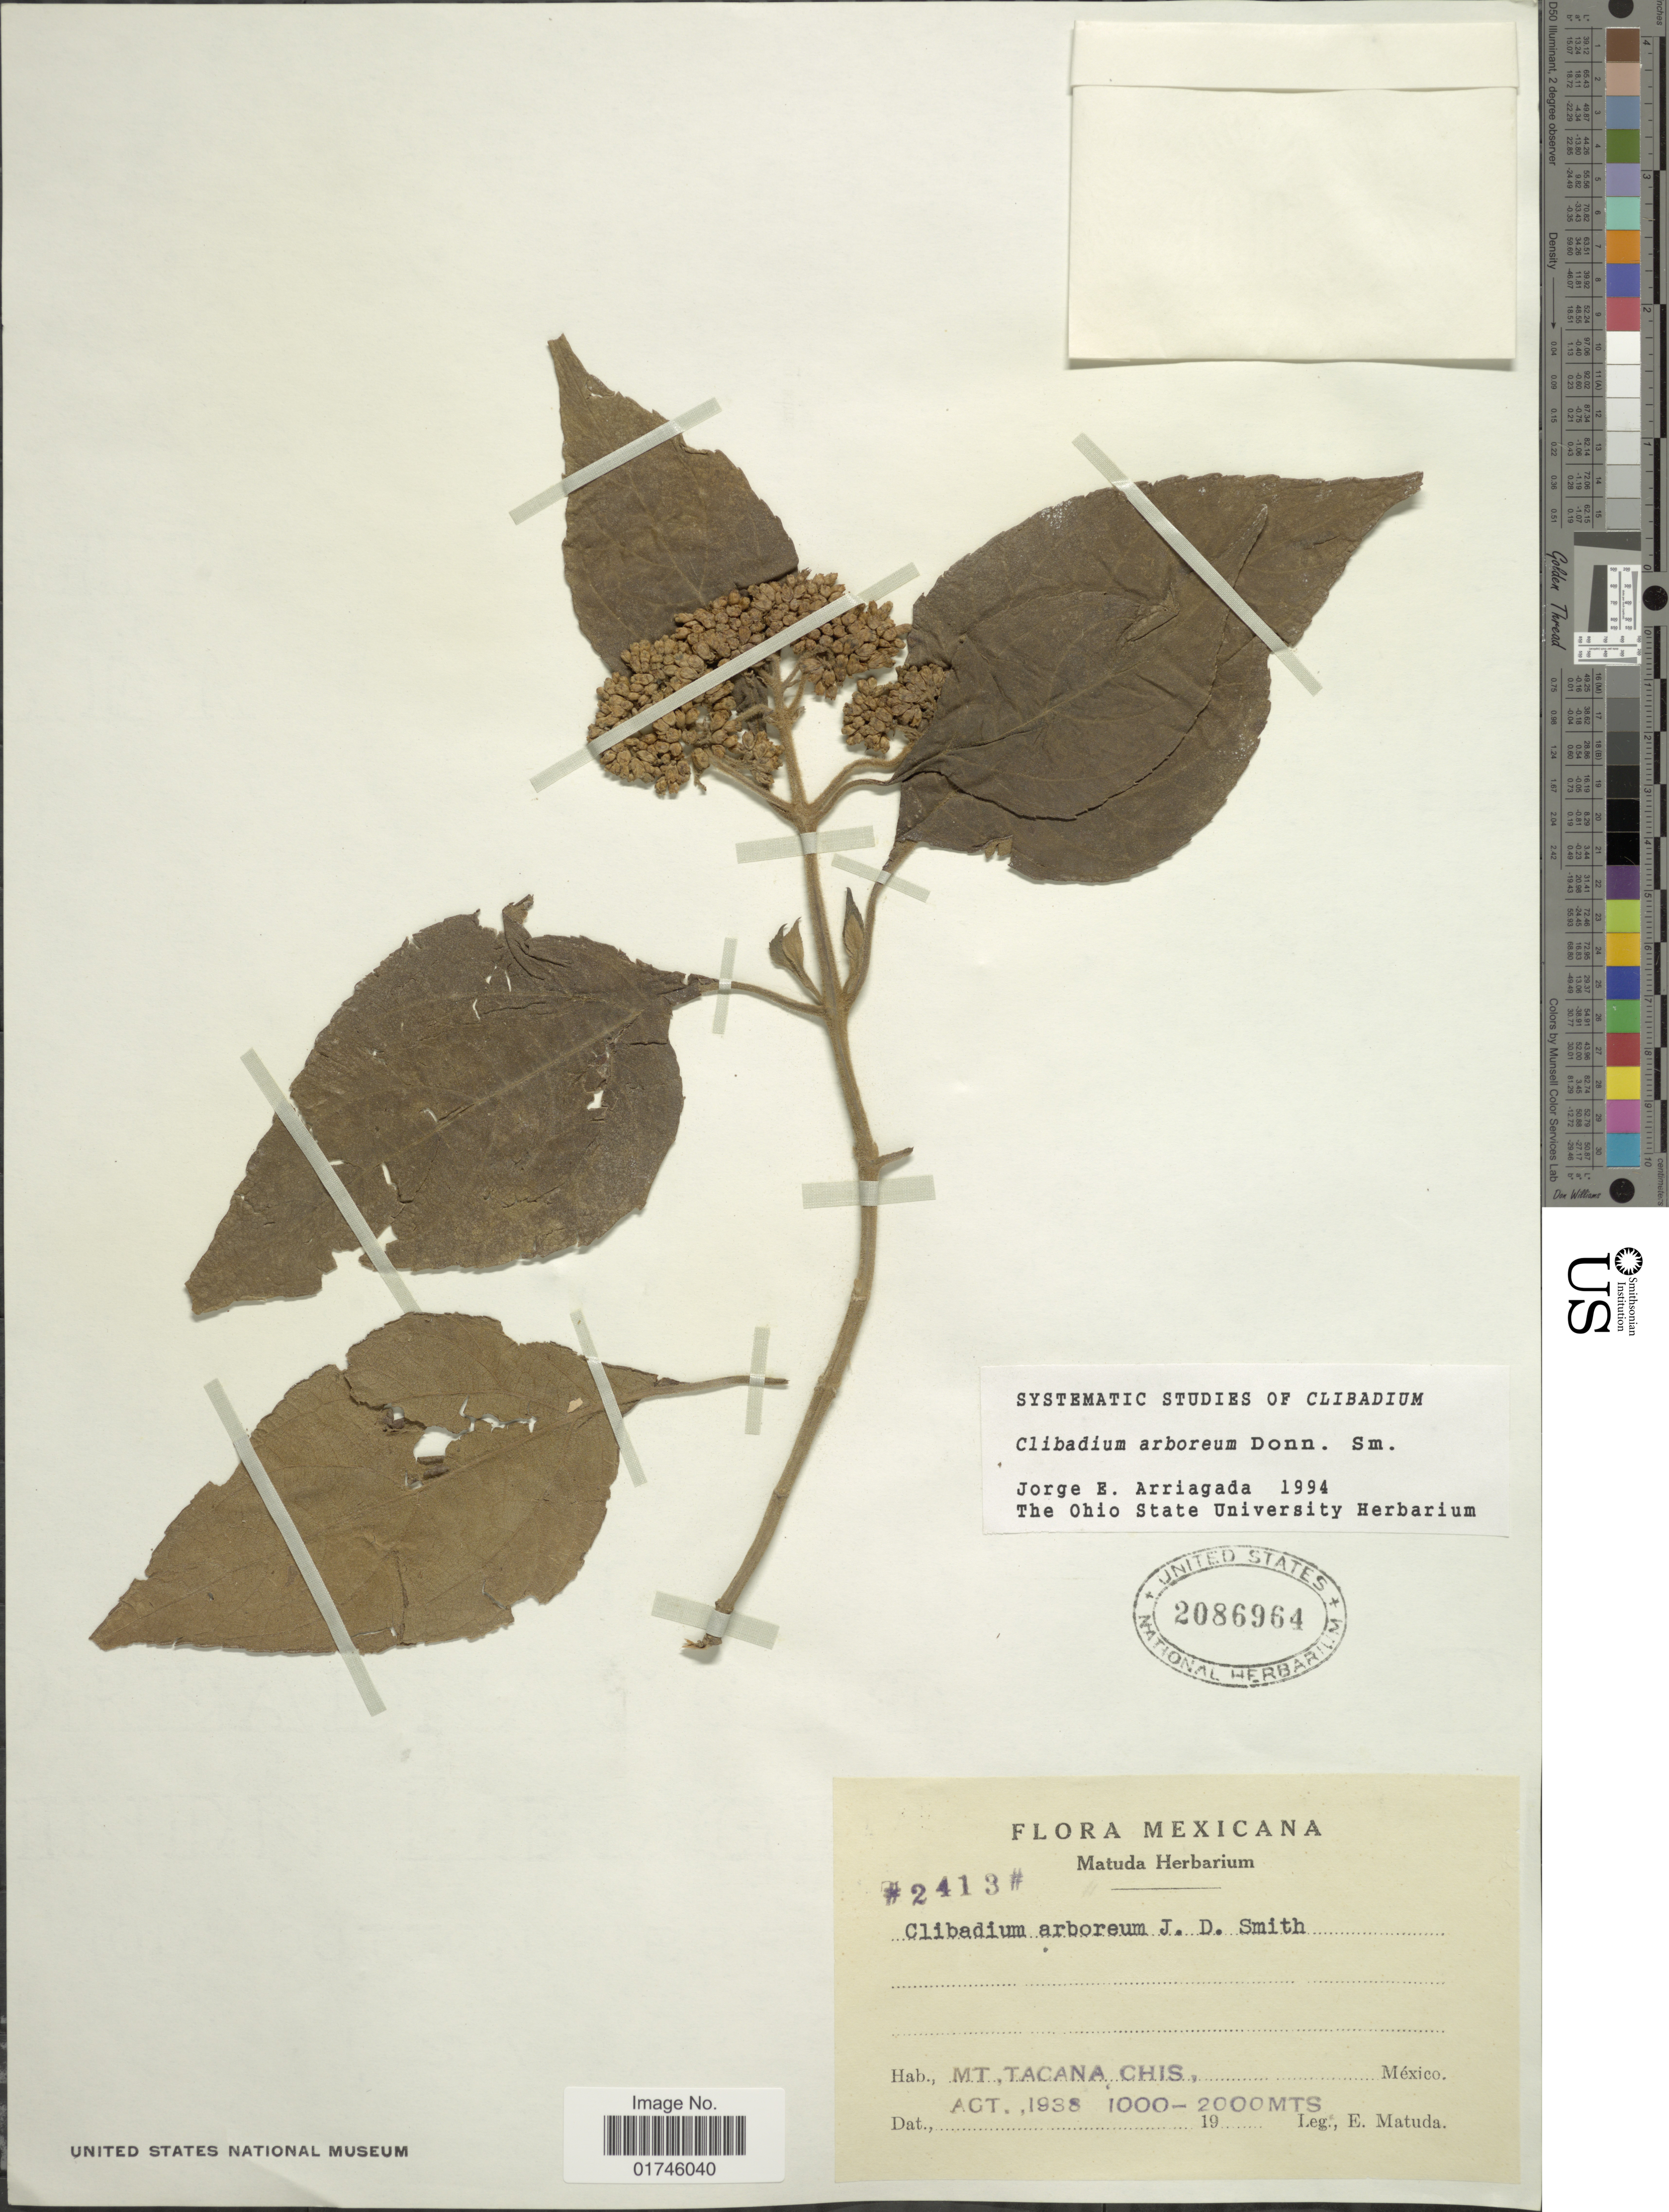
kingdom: Plantae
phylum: Tracheophyta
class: Magnoliopsida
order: Asterales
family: Asteraceae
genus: Clibadium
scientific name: Clibadium arboreum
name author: Donn. Sm.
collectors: E. Matuda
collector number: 2413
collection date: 1938-08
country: Mexico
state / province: Chiapas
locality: Mt. Tacana, Chis.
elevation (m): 1000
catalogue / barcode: US 2086964